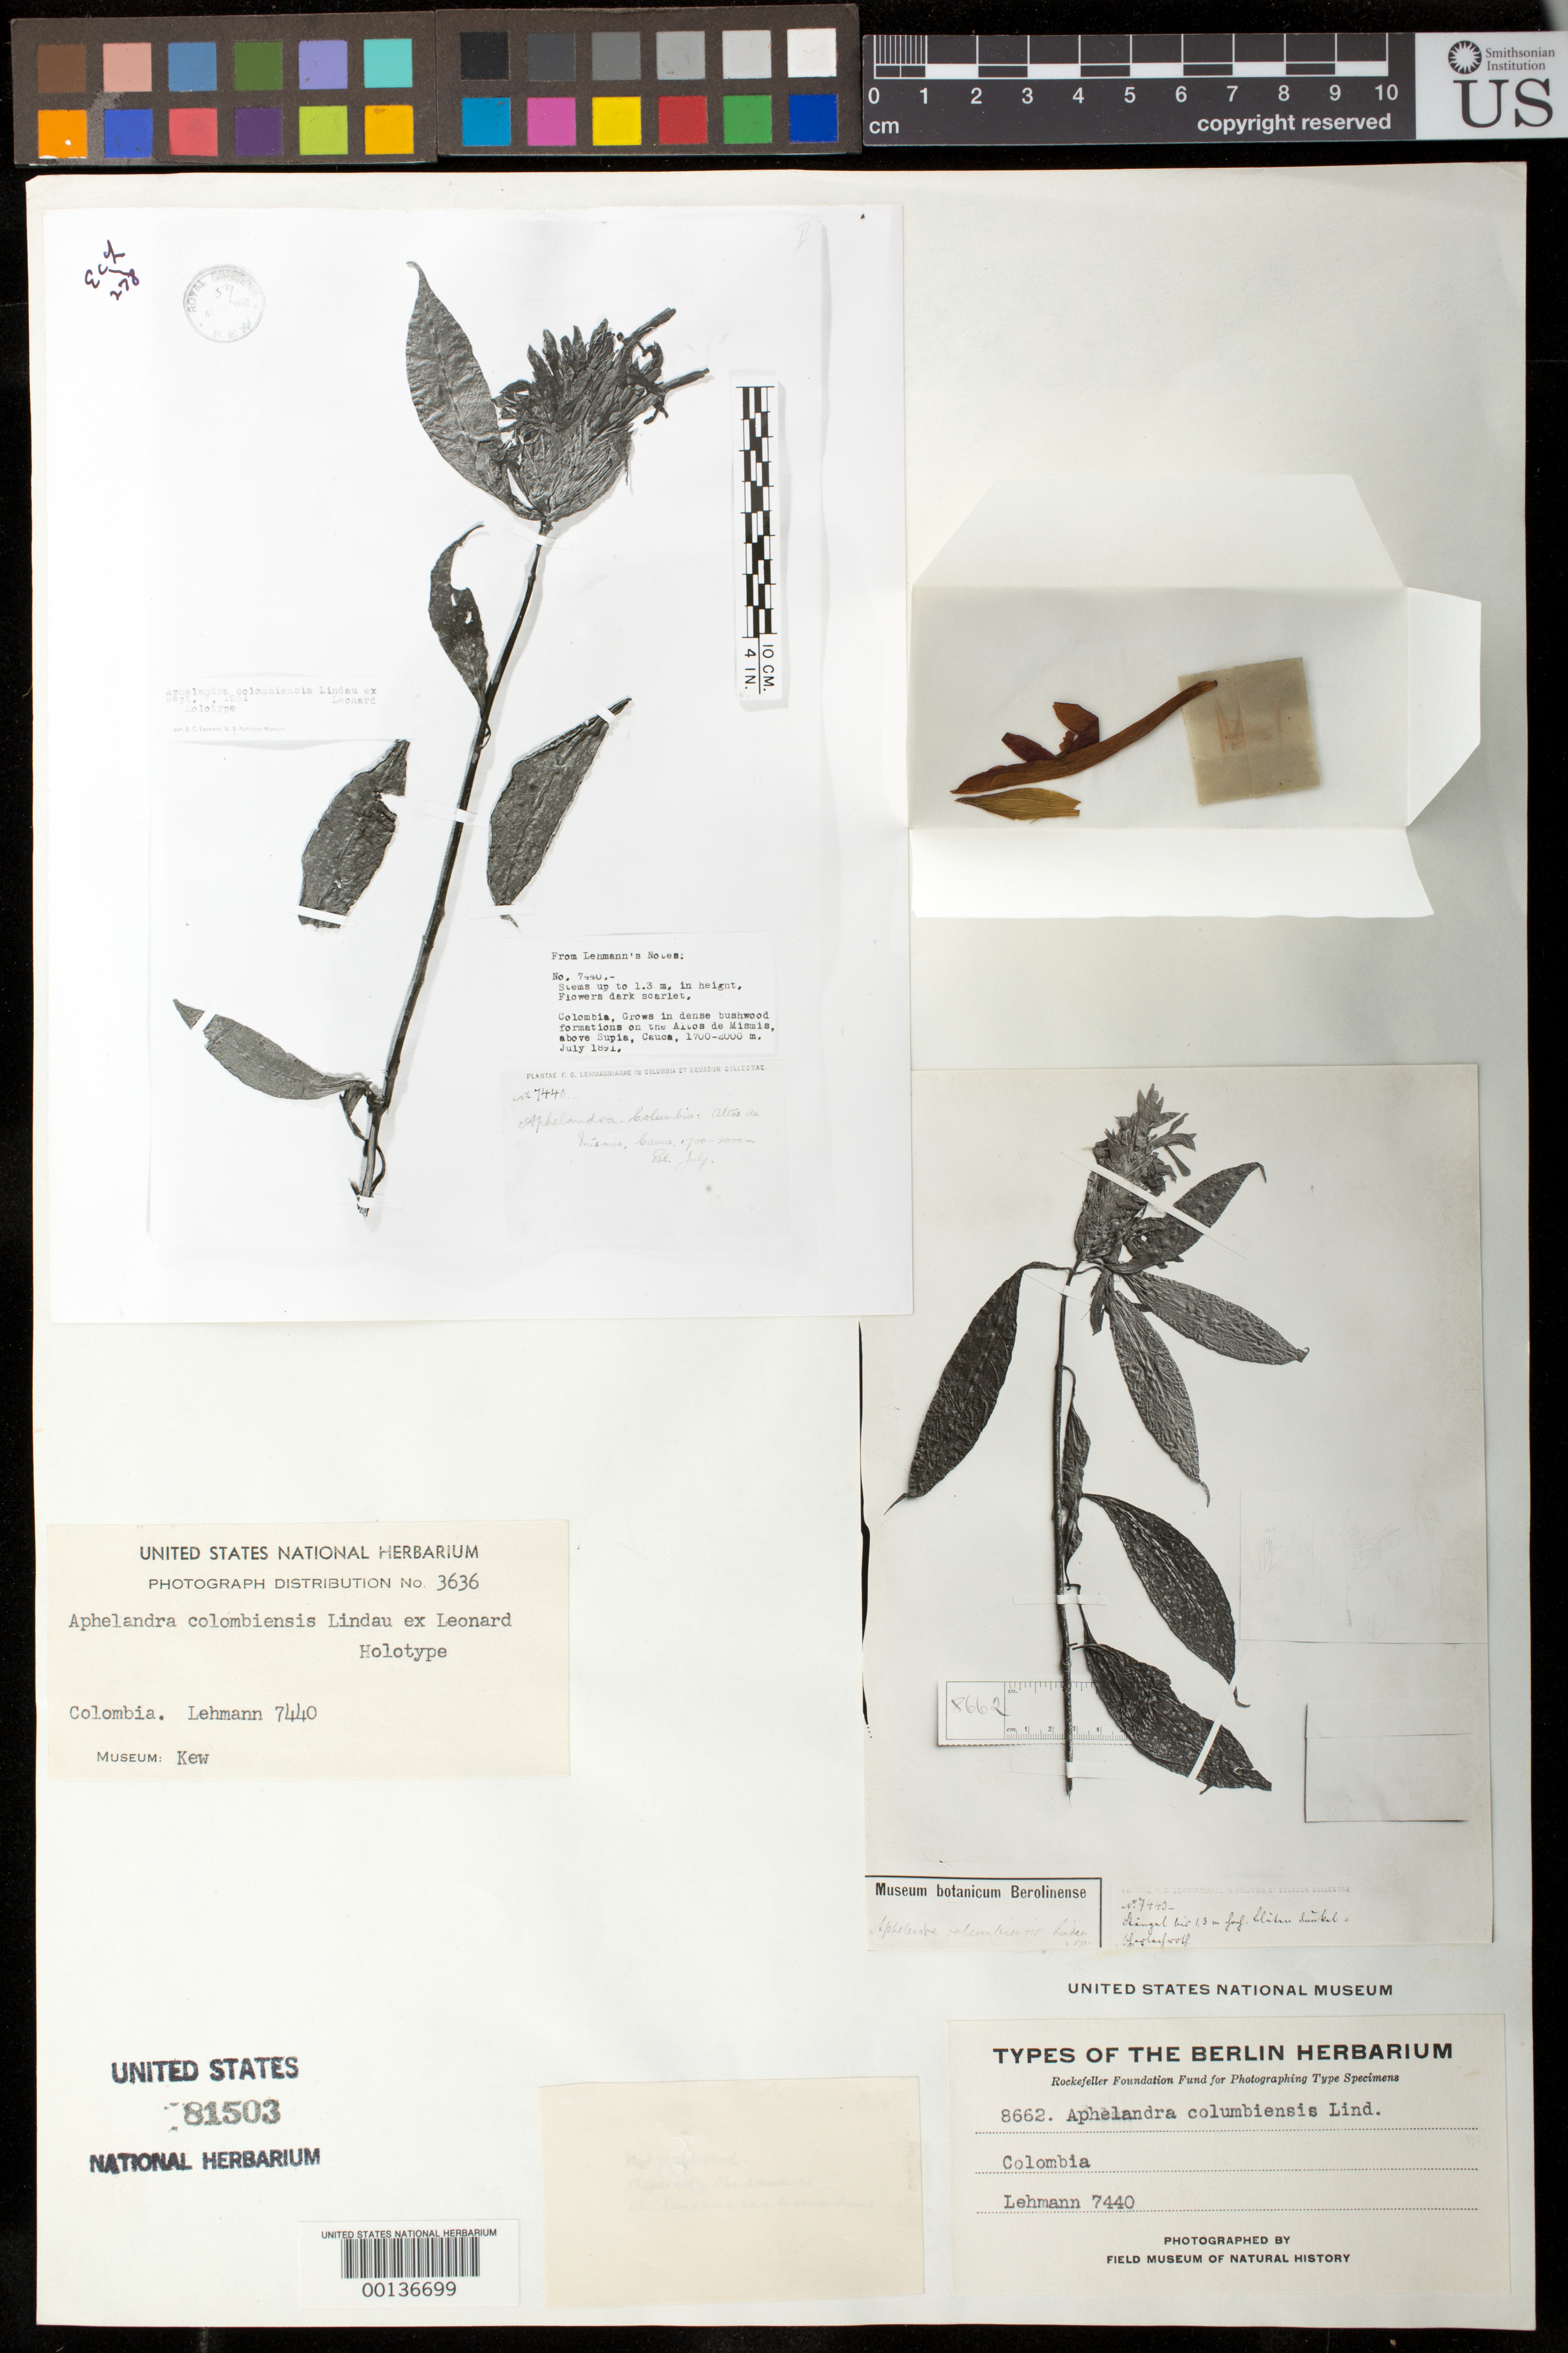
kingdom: Plantae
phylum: Tracheophyta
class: Magnoliopsida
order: Lamiales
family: Acanthaceae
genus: Aphelandra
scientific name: Aphelandra colombiensis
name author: Lindau ex Leonard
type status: Isotype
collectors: F. C. Lehmann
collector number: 7440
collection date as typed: Jul 1891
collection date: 1891-07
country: Colombia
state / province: Cauca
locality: Altos de Mismis, above Supia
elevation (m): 1700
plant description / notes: Photographs (Kew, Berlin) and fragmentary material of type specimen (source not identified, presumably from the holotype specimen at Kew)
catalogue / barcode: US 81503